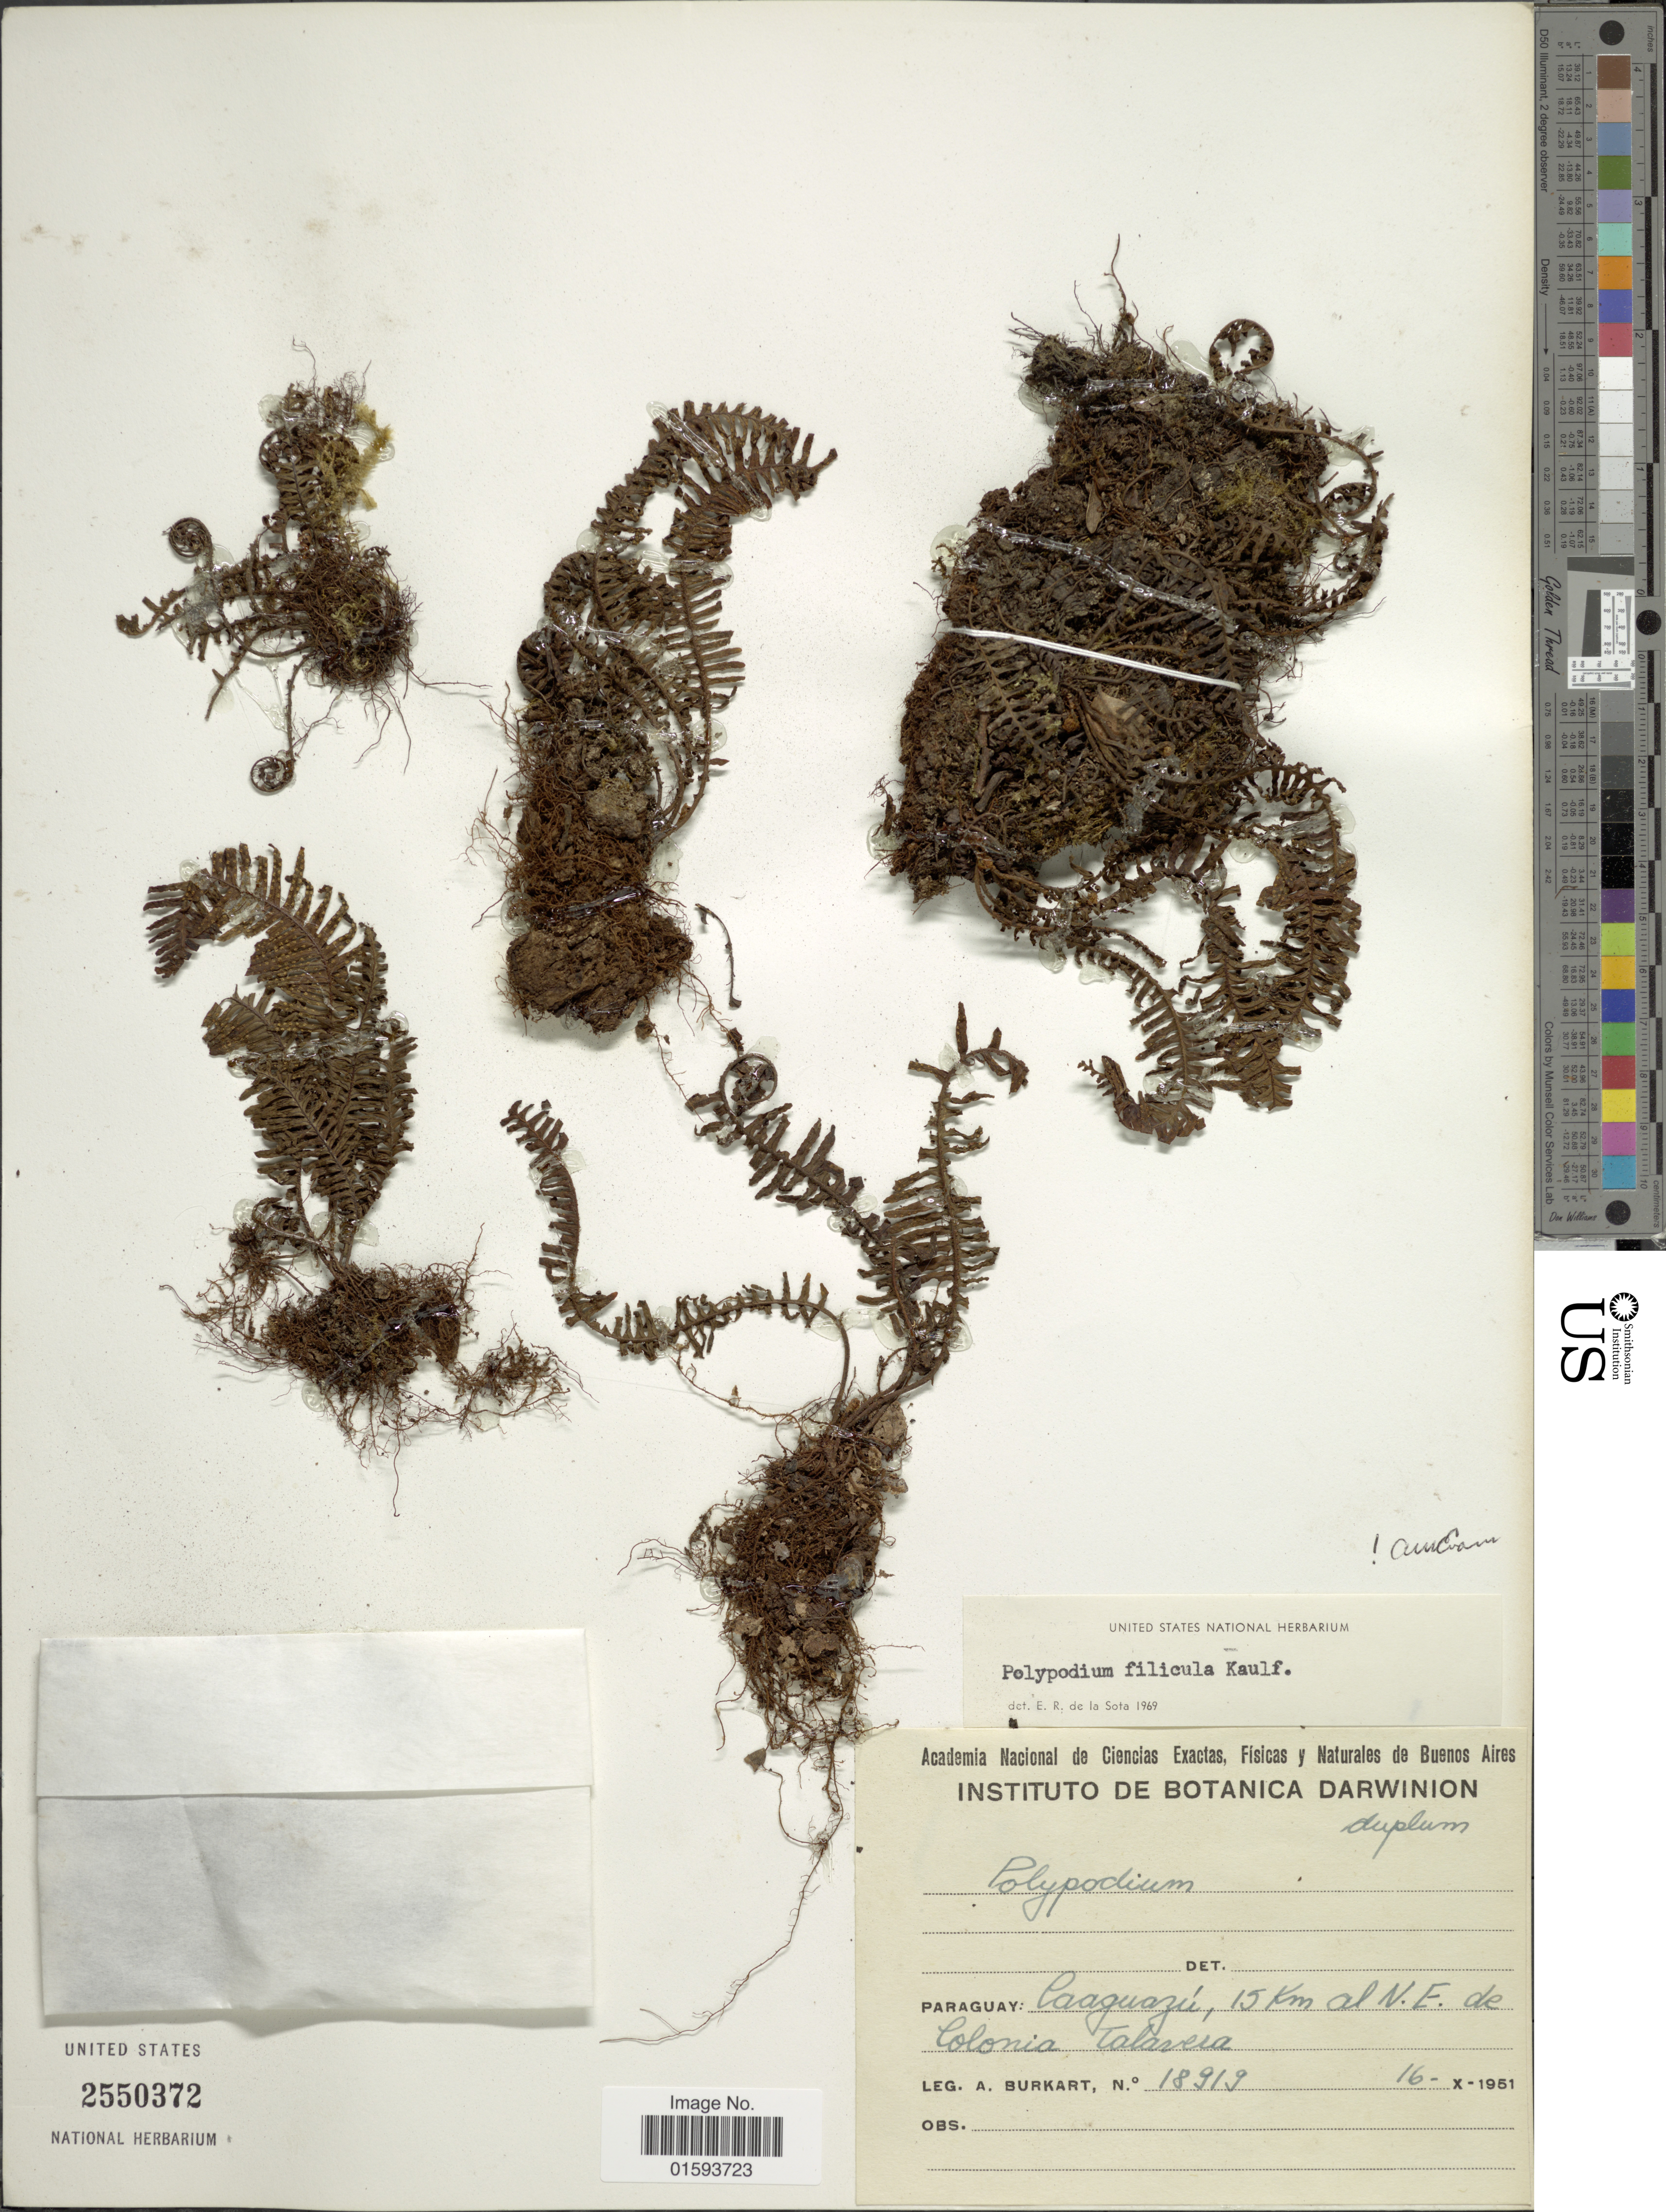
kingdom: Plantae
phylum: Tracheophyta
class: Polypodiopsida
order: Polypodiales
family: Polypodiaceae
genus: Pecluma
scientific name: Pecluma filicula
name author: (Kaulf.) M.G. Price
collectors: A. E. Burkart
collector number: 18919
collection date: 1951-10-16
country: Paraguay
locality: Caaguazu, 15 Km al N.E. de Colonia Talevera.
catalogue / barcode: US 2550372